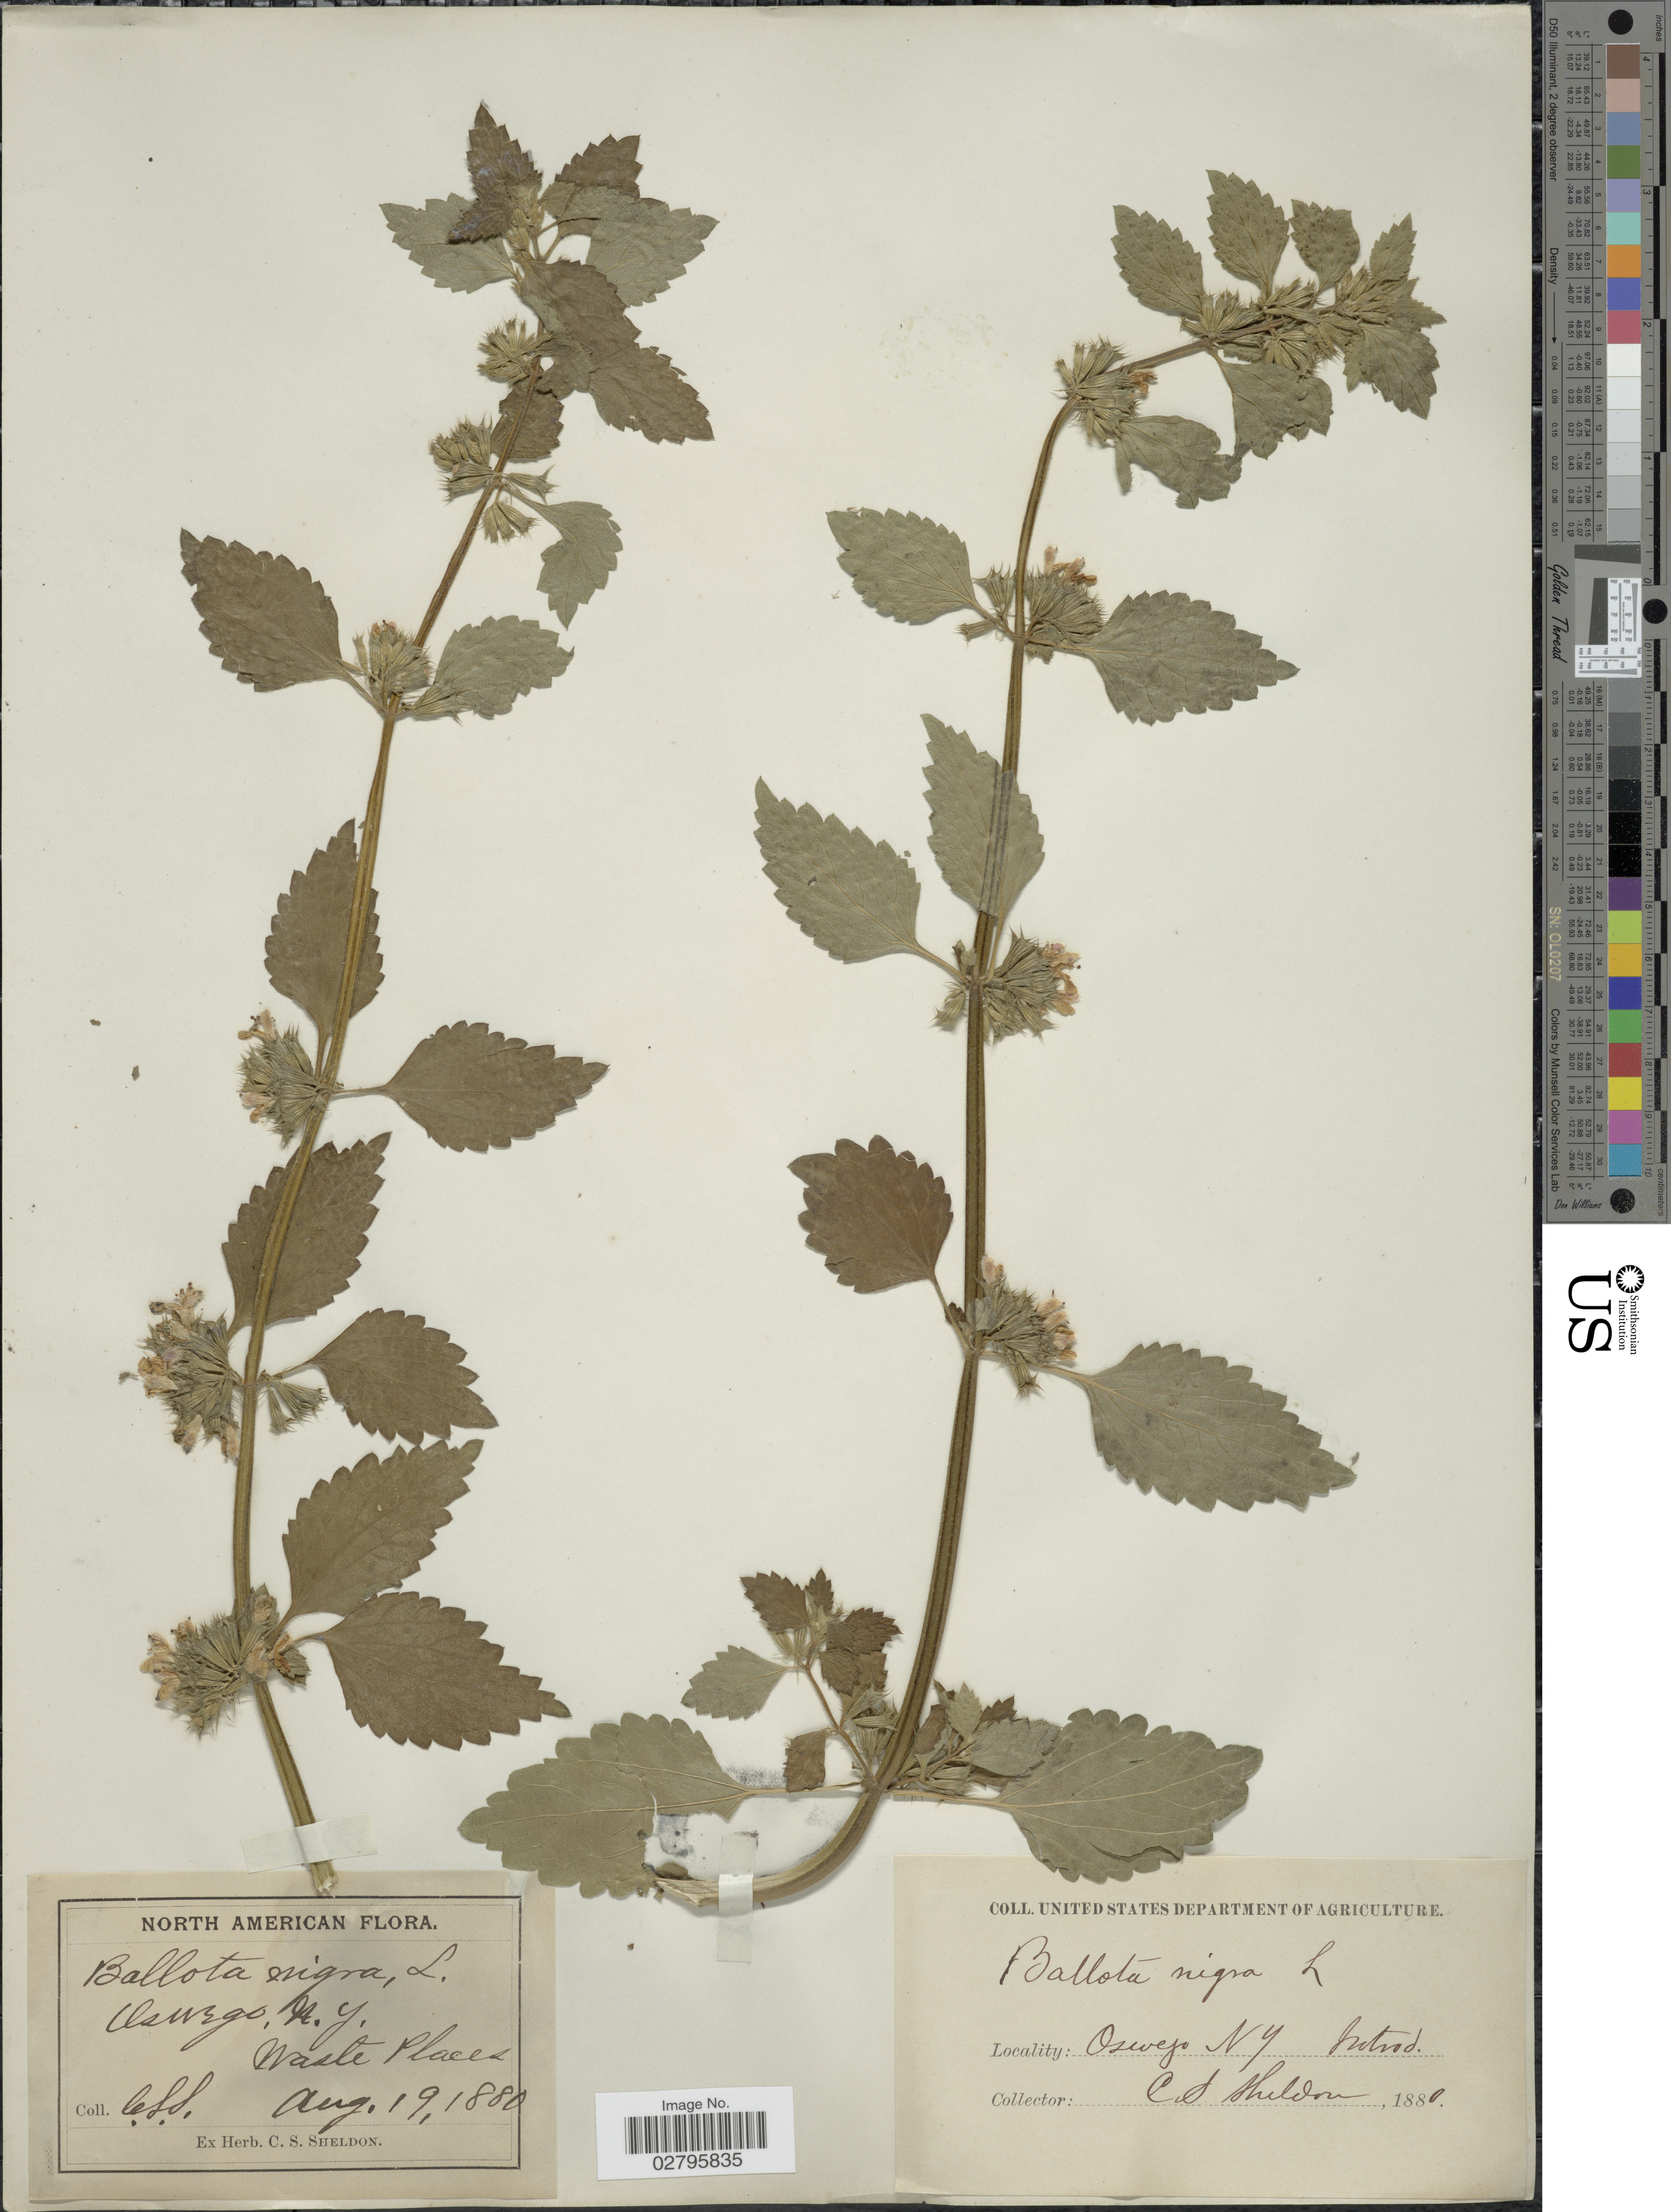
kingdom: Plantae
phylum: Tracheophyta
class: Magnoliopsida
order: Lamiales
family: Lamiaceae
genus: Ballota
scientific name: Ballota nigra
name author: L.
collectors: C. S. Sheldon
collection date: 1880-08-19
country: United States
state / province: New York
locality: Oswego, Waste Places.